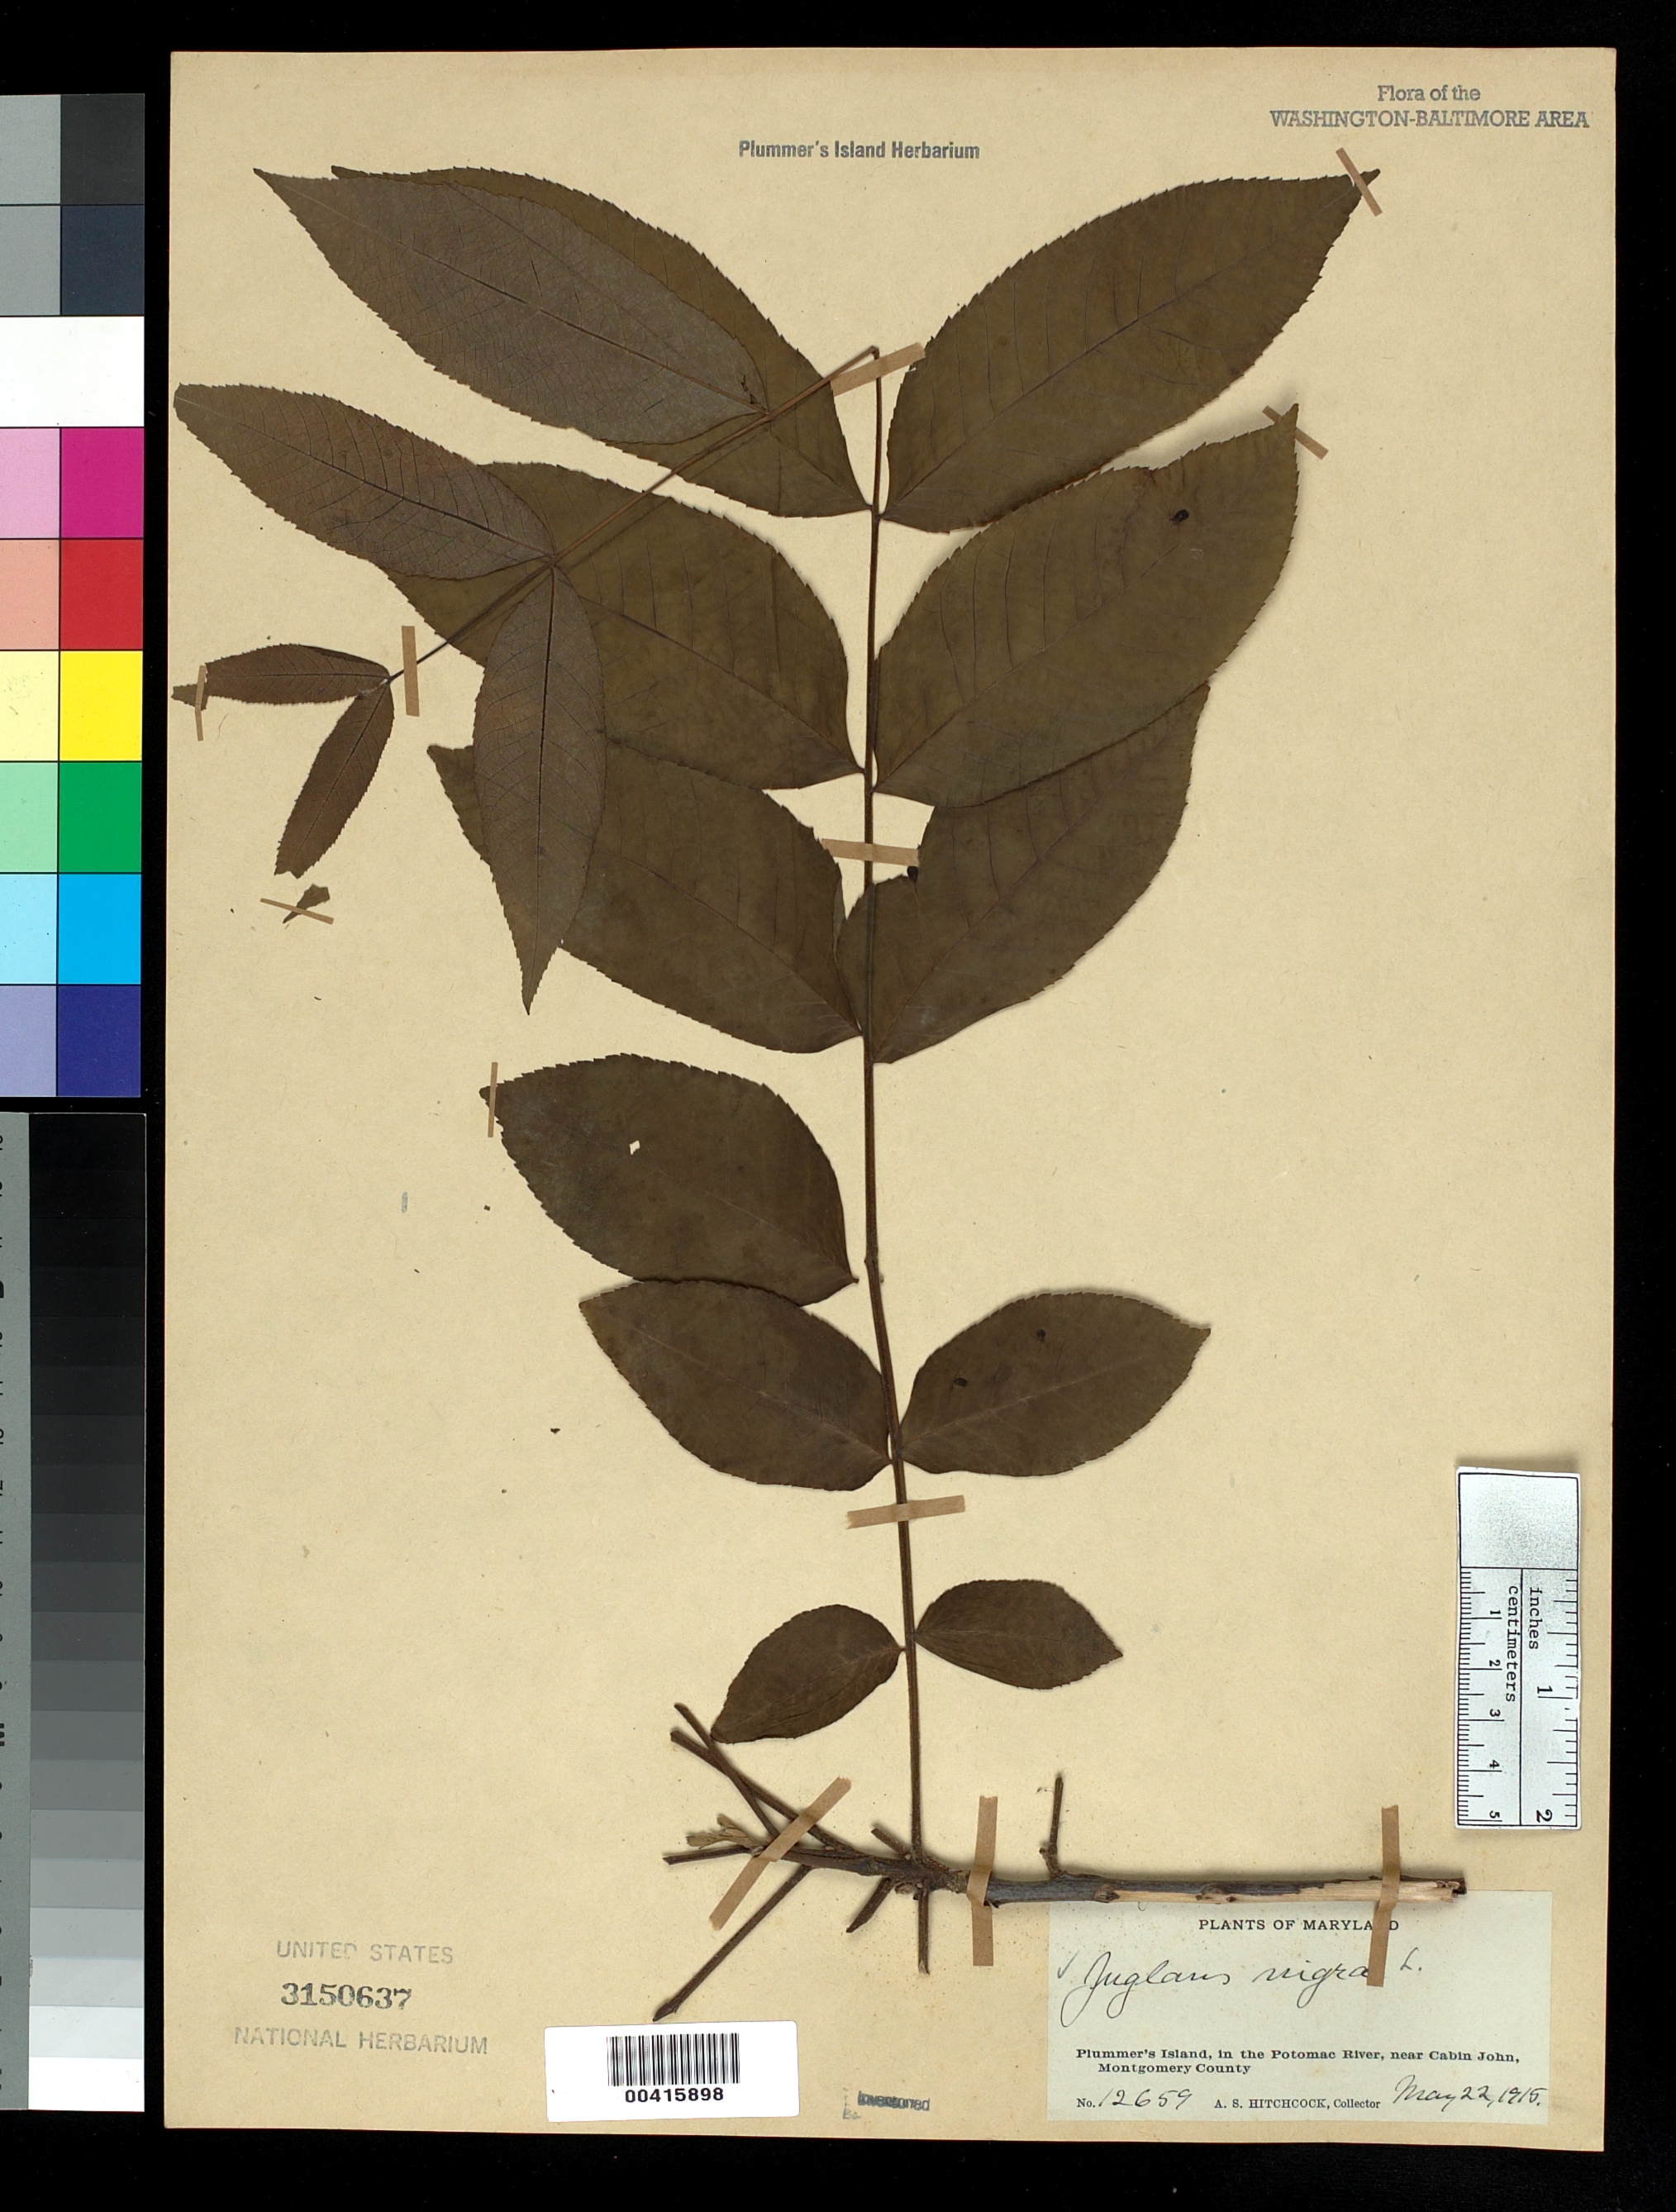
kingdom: Plantae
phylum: Tracheophyta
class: Magnoliopsida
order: Fagales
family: Juglandaceae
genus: Juglans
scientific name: Juglans nigra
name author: L.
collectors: A. S. Hitchcock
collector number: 12659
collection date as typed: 22 May 1915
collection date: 1915-05-22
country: United States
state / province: Maryland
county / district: Montgomery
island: Plummers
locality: Plummer's Island C. & O. Canal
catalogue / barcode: US 3150637